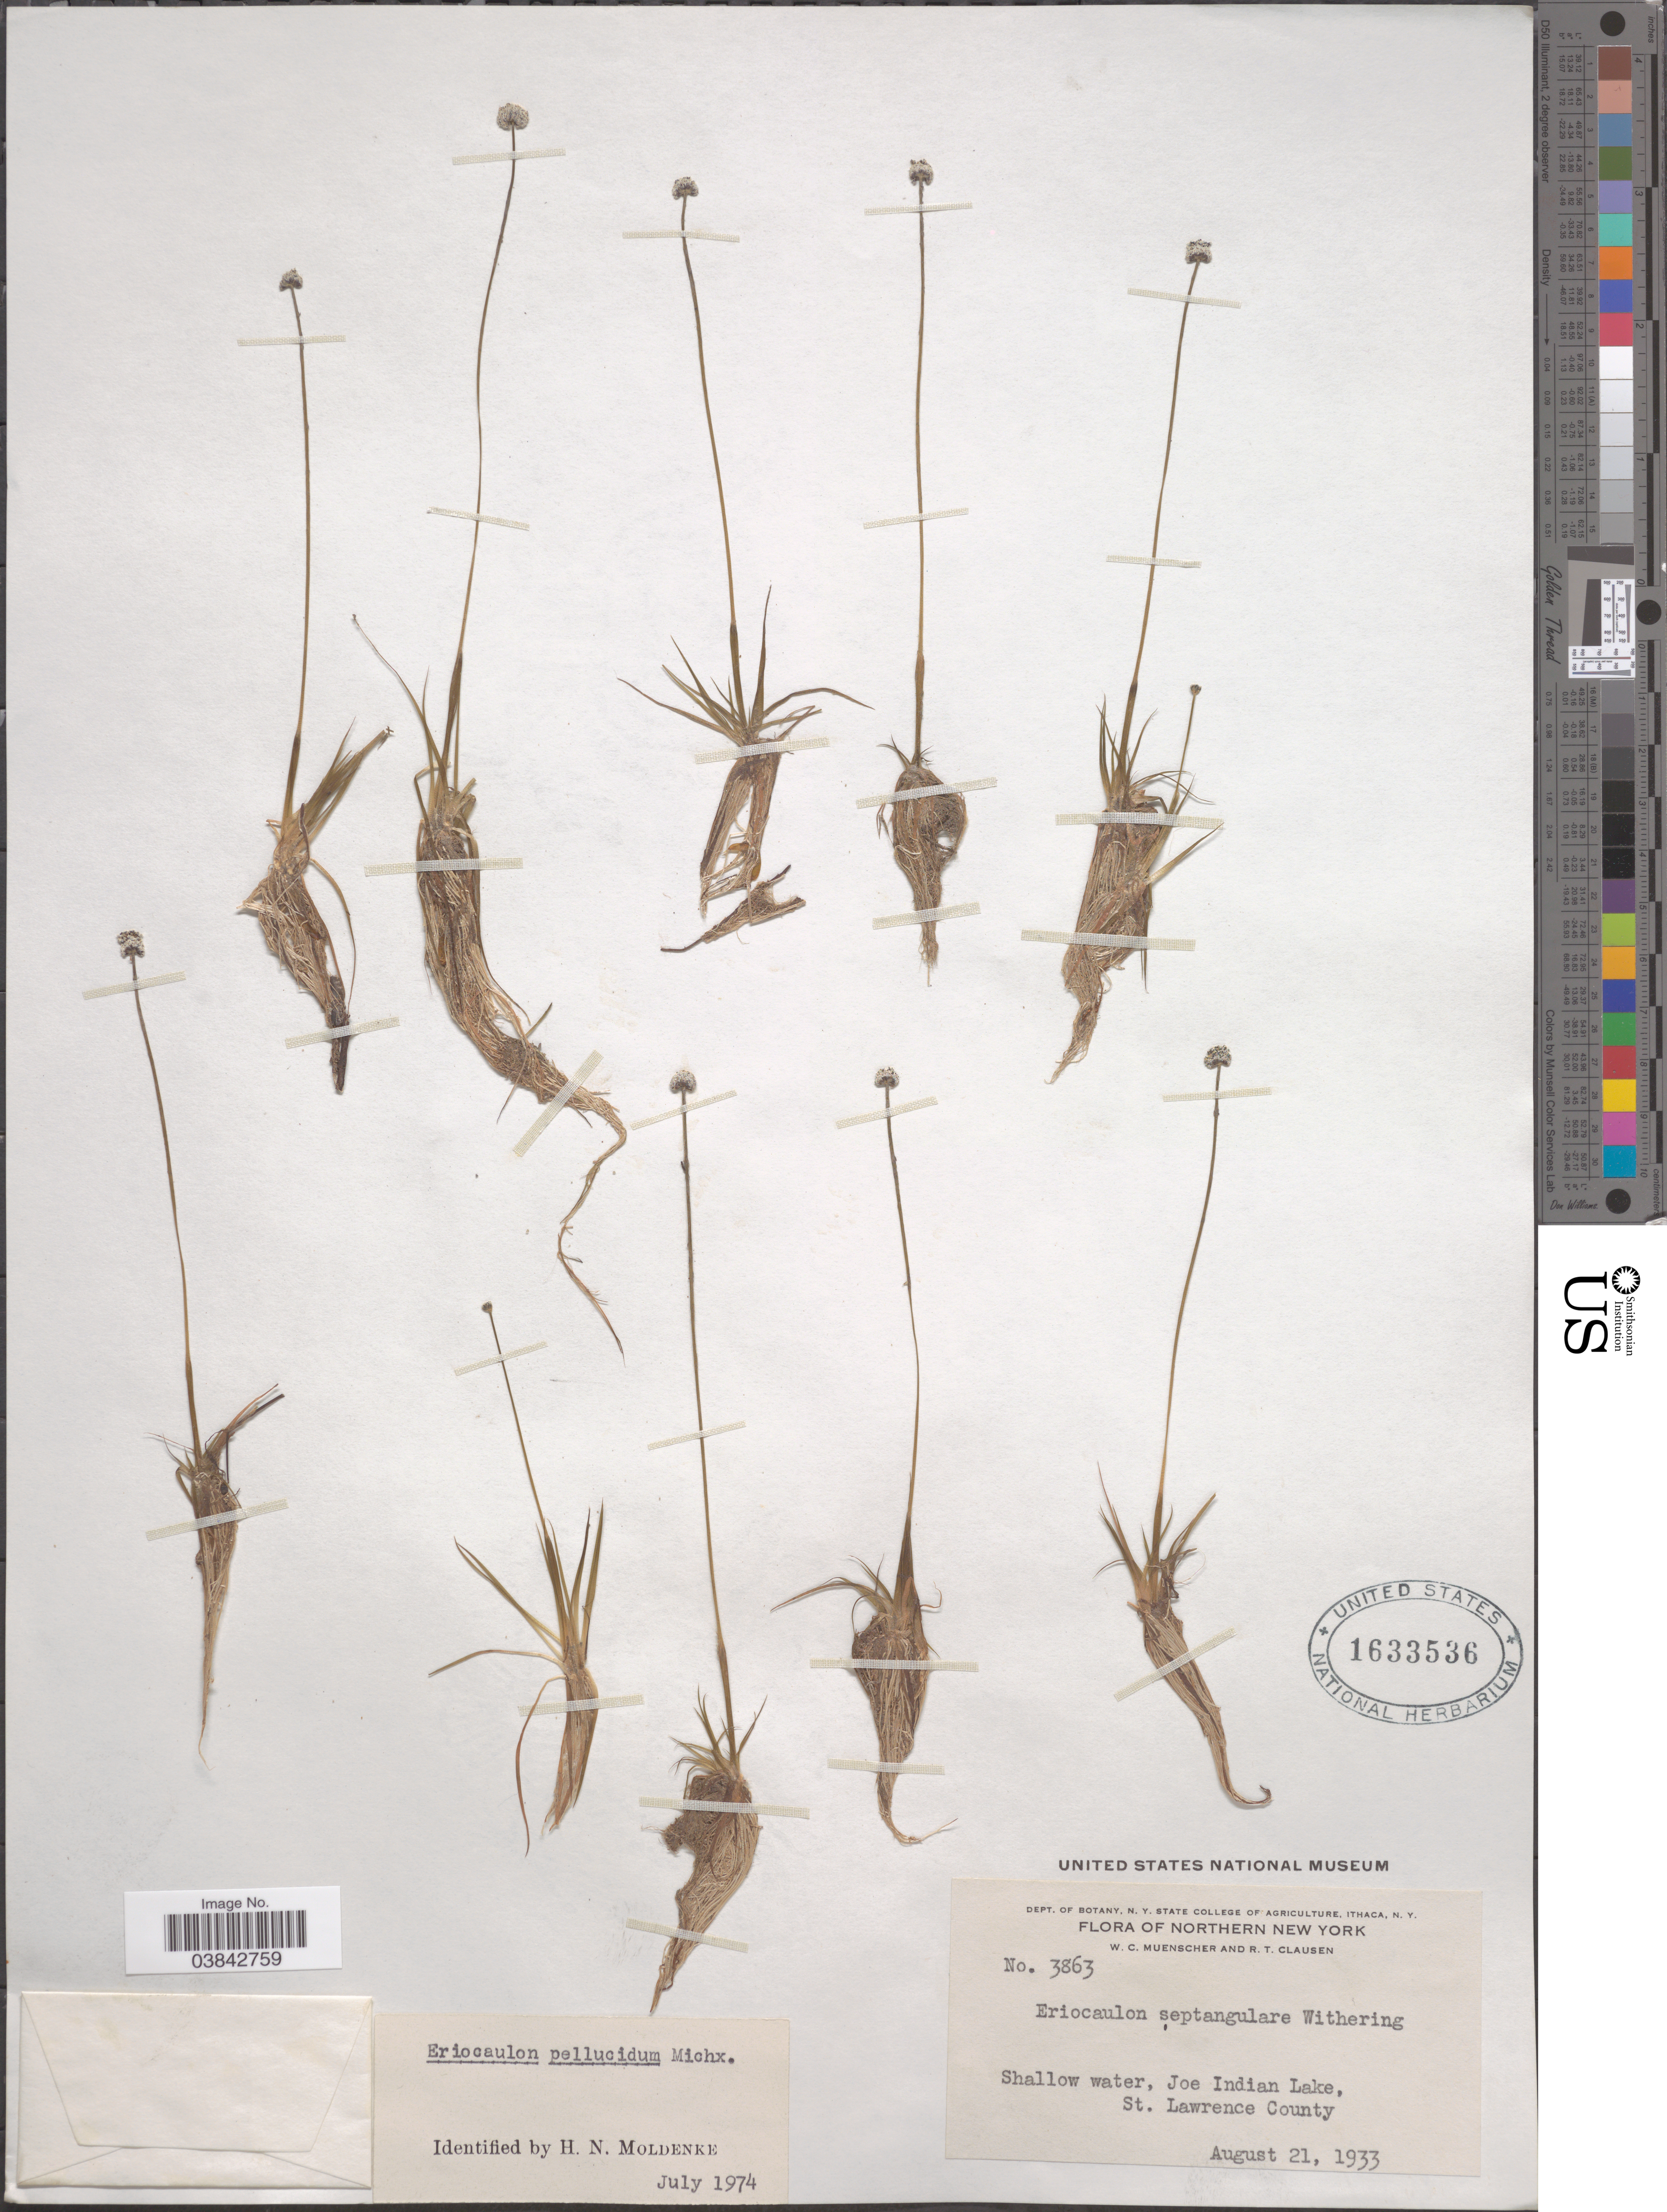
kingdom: Plantae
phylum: Tracheophyta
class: Liliopsida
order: Poales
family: Eriocaulaceae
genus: Eriocaulon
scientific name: Eriocaulon aquaticum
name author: (Hill) Druce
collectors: W. Muenscher & R. T. Clausen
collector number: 3863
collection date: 1933-08-21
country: United States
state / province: New York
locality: Northern New York. Joe Indian Lake, St. Lawrence County.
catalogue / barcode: US 1633536